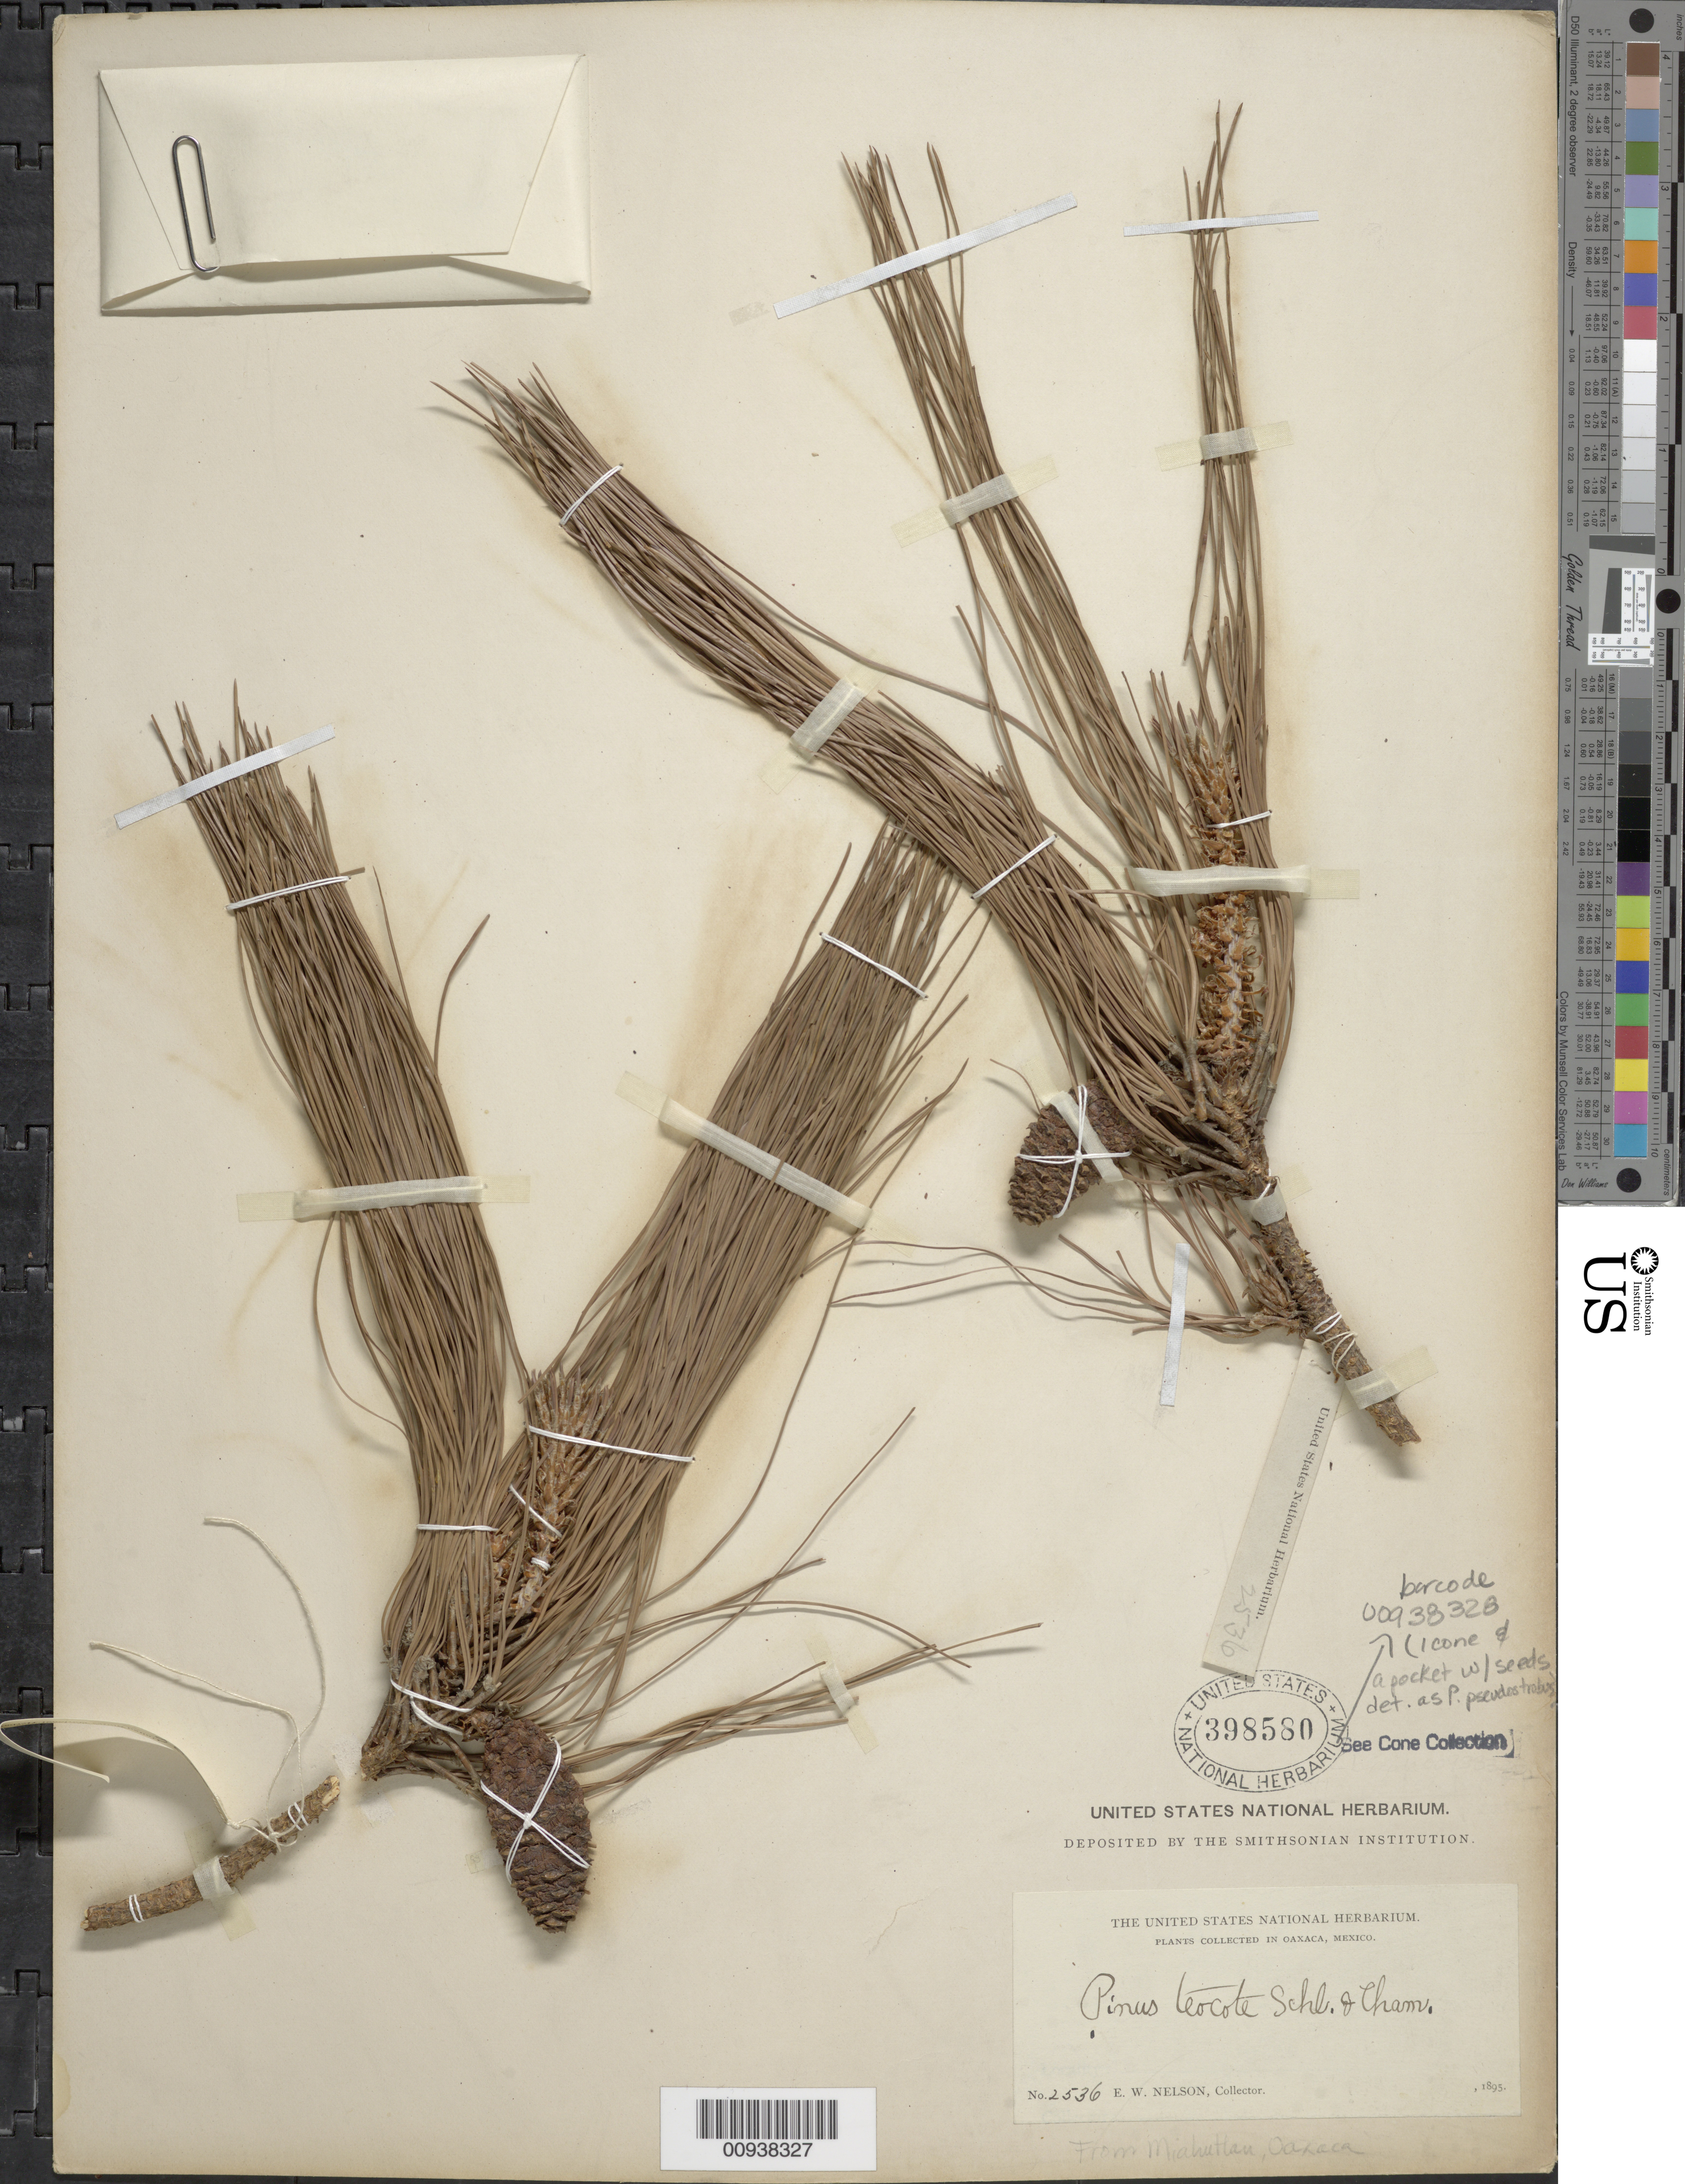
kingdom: Plantae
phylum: Tracheophyta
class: Pinopsida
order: Pinales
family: Pinaceae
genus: Pinus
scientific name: Pinus teocote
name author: Schltdl. & Cham.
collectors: E. W. Nelson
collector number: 2536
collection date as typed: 1895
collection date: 1895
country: Mexico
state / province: Oaxaca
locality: Miahuatlan.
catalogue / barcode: US 398580